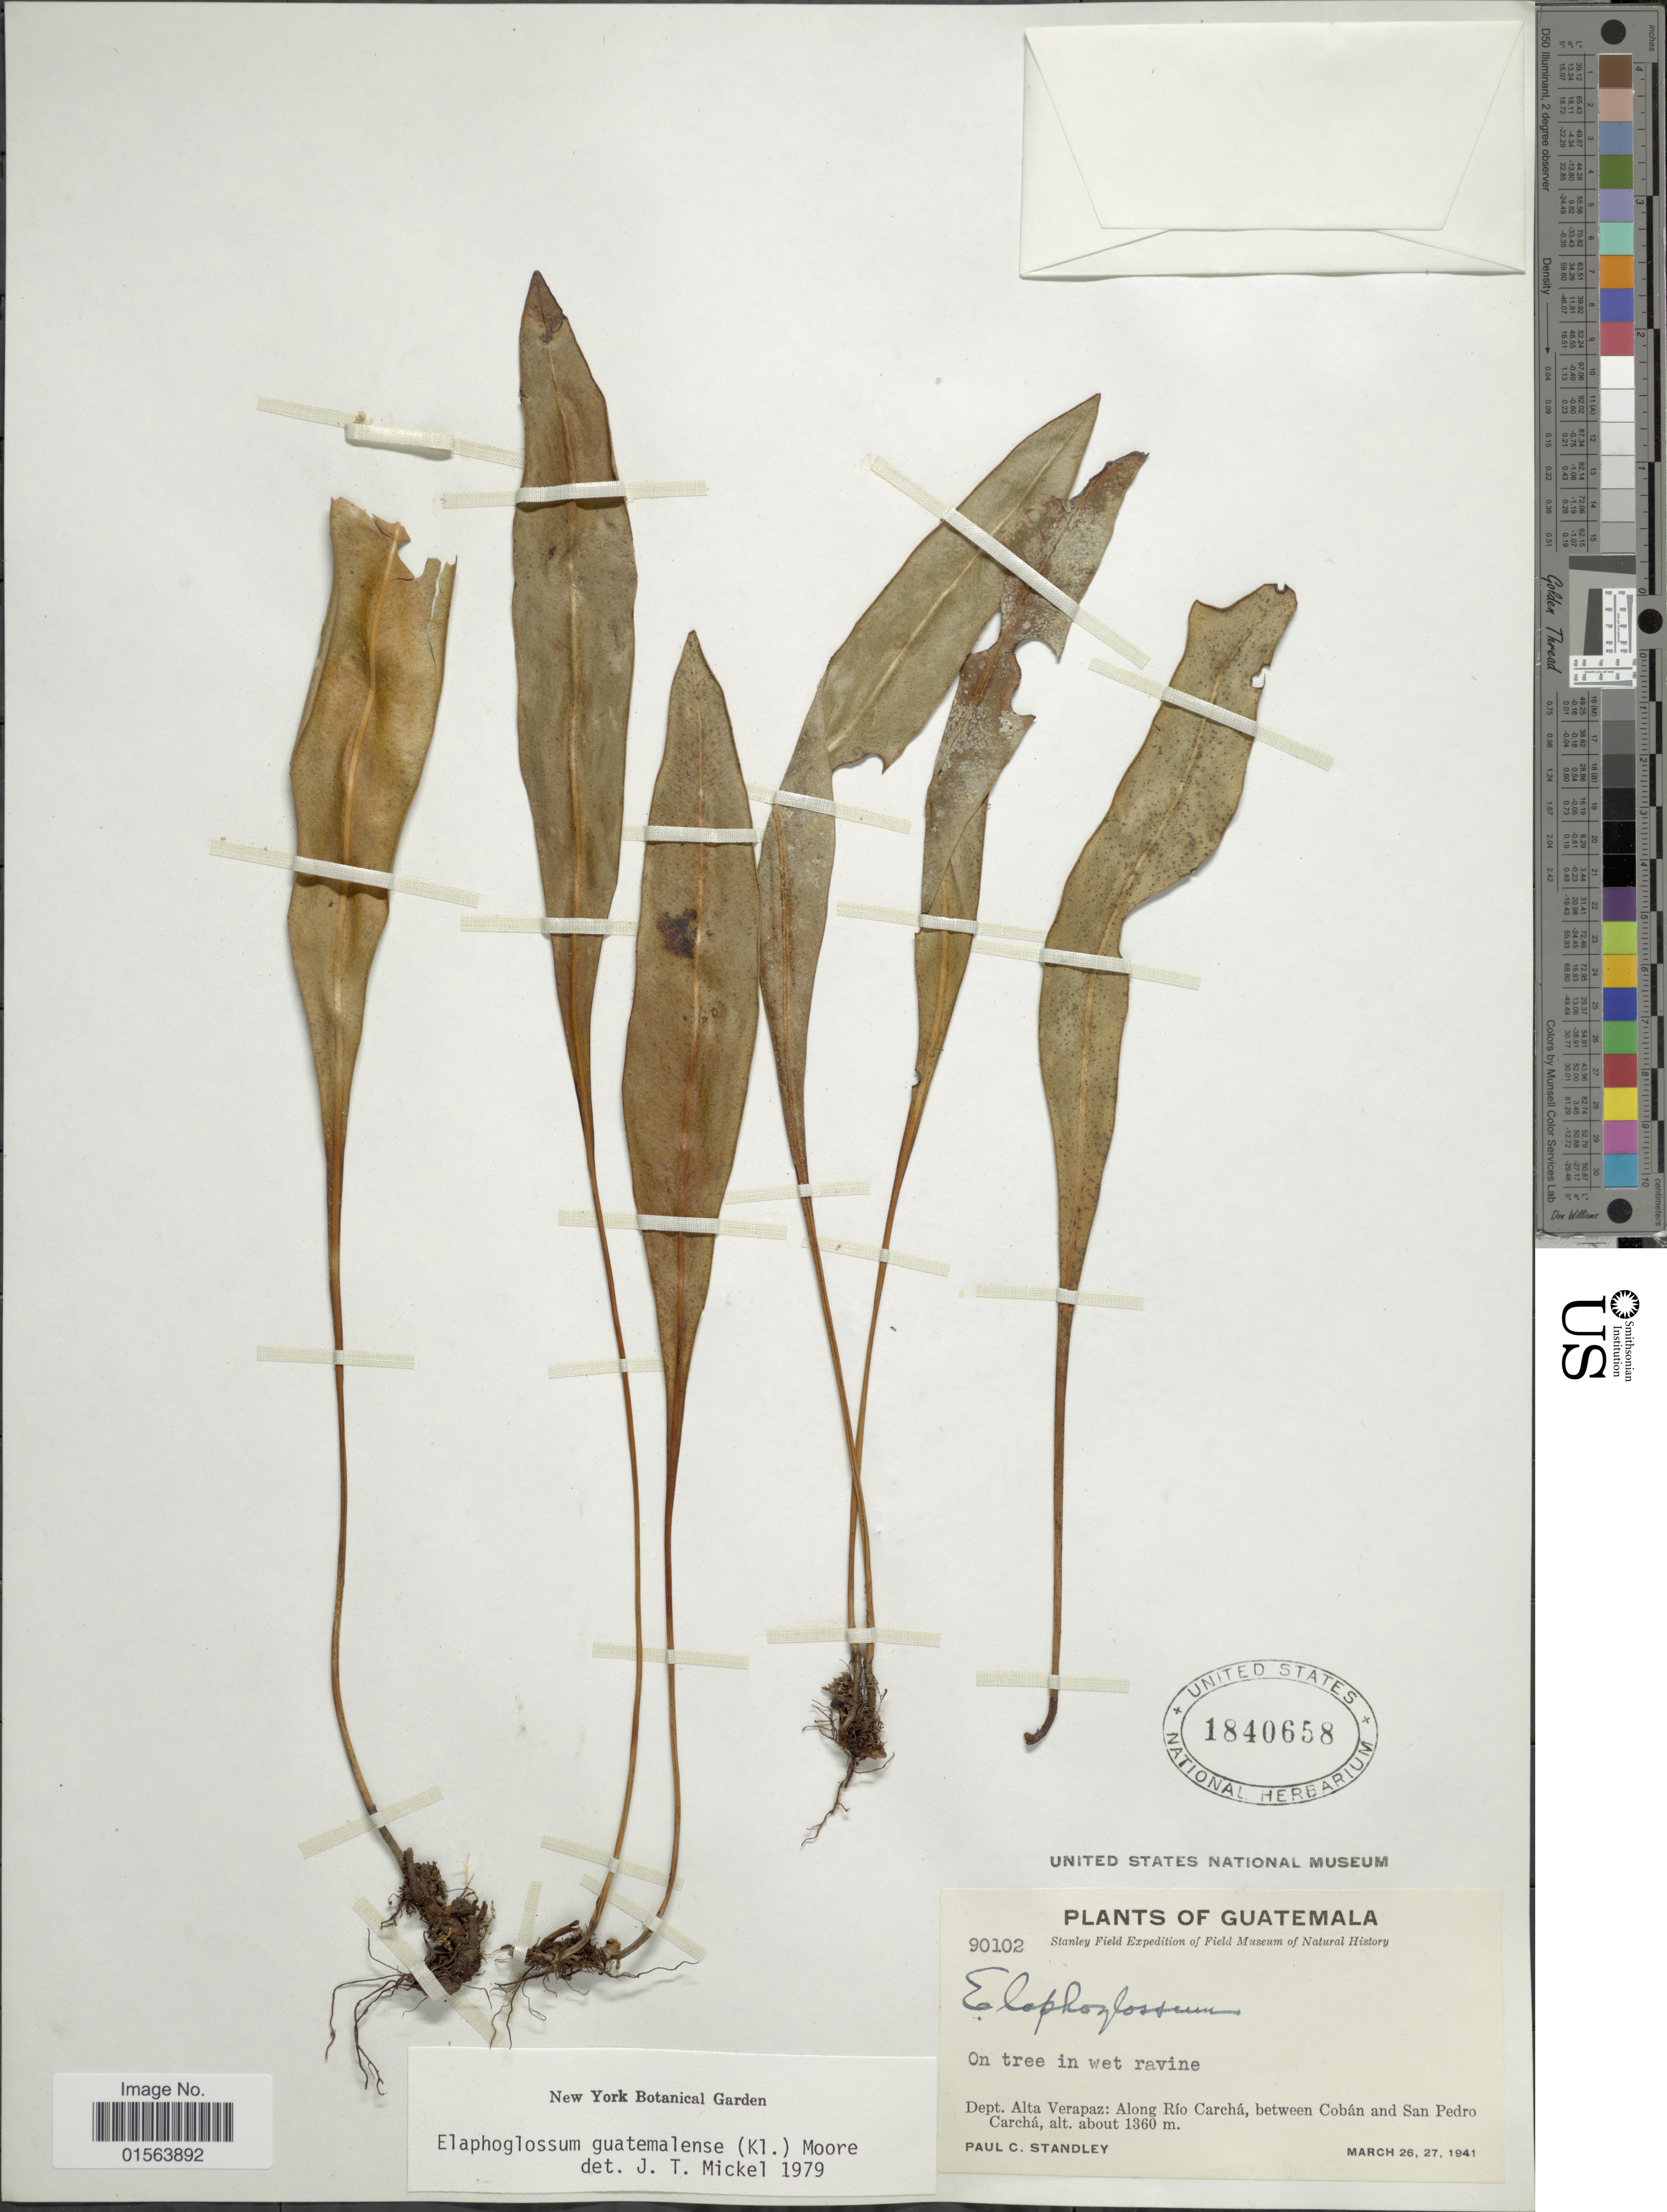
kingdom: Plantae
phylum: Tracheophyta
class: Polypodiopsida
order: Polypodiales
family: Dryopteridaceae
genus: Elaphoglossum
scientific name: Elaphoglossum guatemalense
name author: (Klotzsch) T. Moore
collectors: P. C. Standley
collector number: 90102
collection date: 1941-03-26/1941-03-27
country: Guatemala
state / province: Alta Verapaz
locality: Dept. Alta VErapaz: along Rio Carcha, between Coban and San Pedro Carcha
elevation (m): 1360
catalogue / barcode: US 1840658